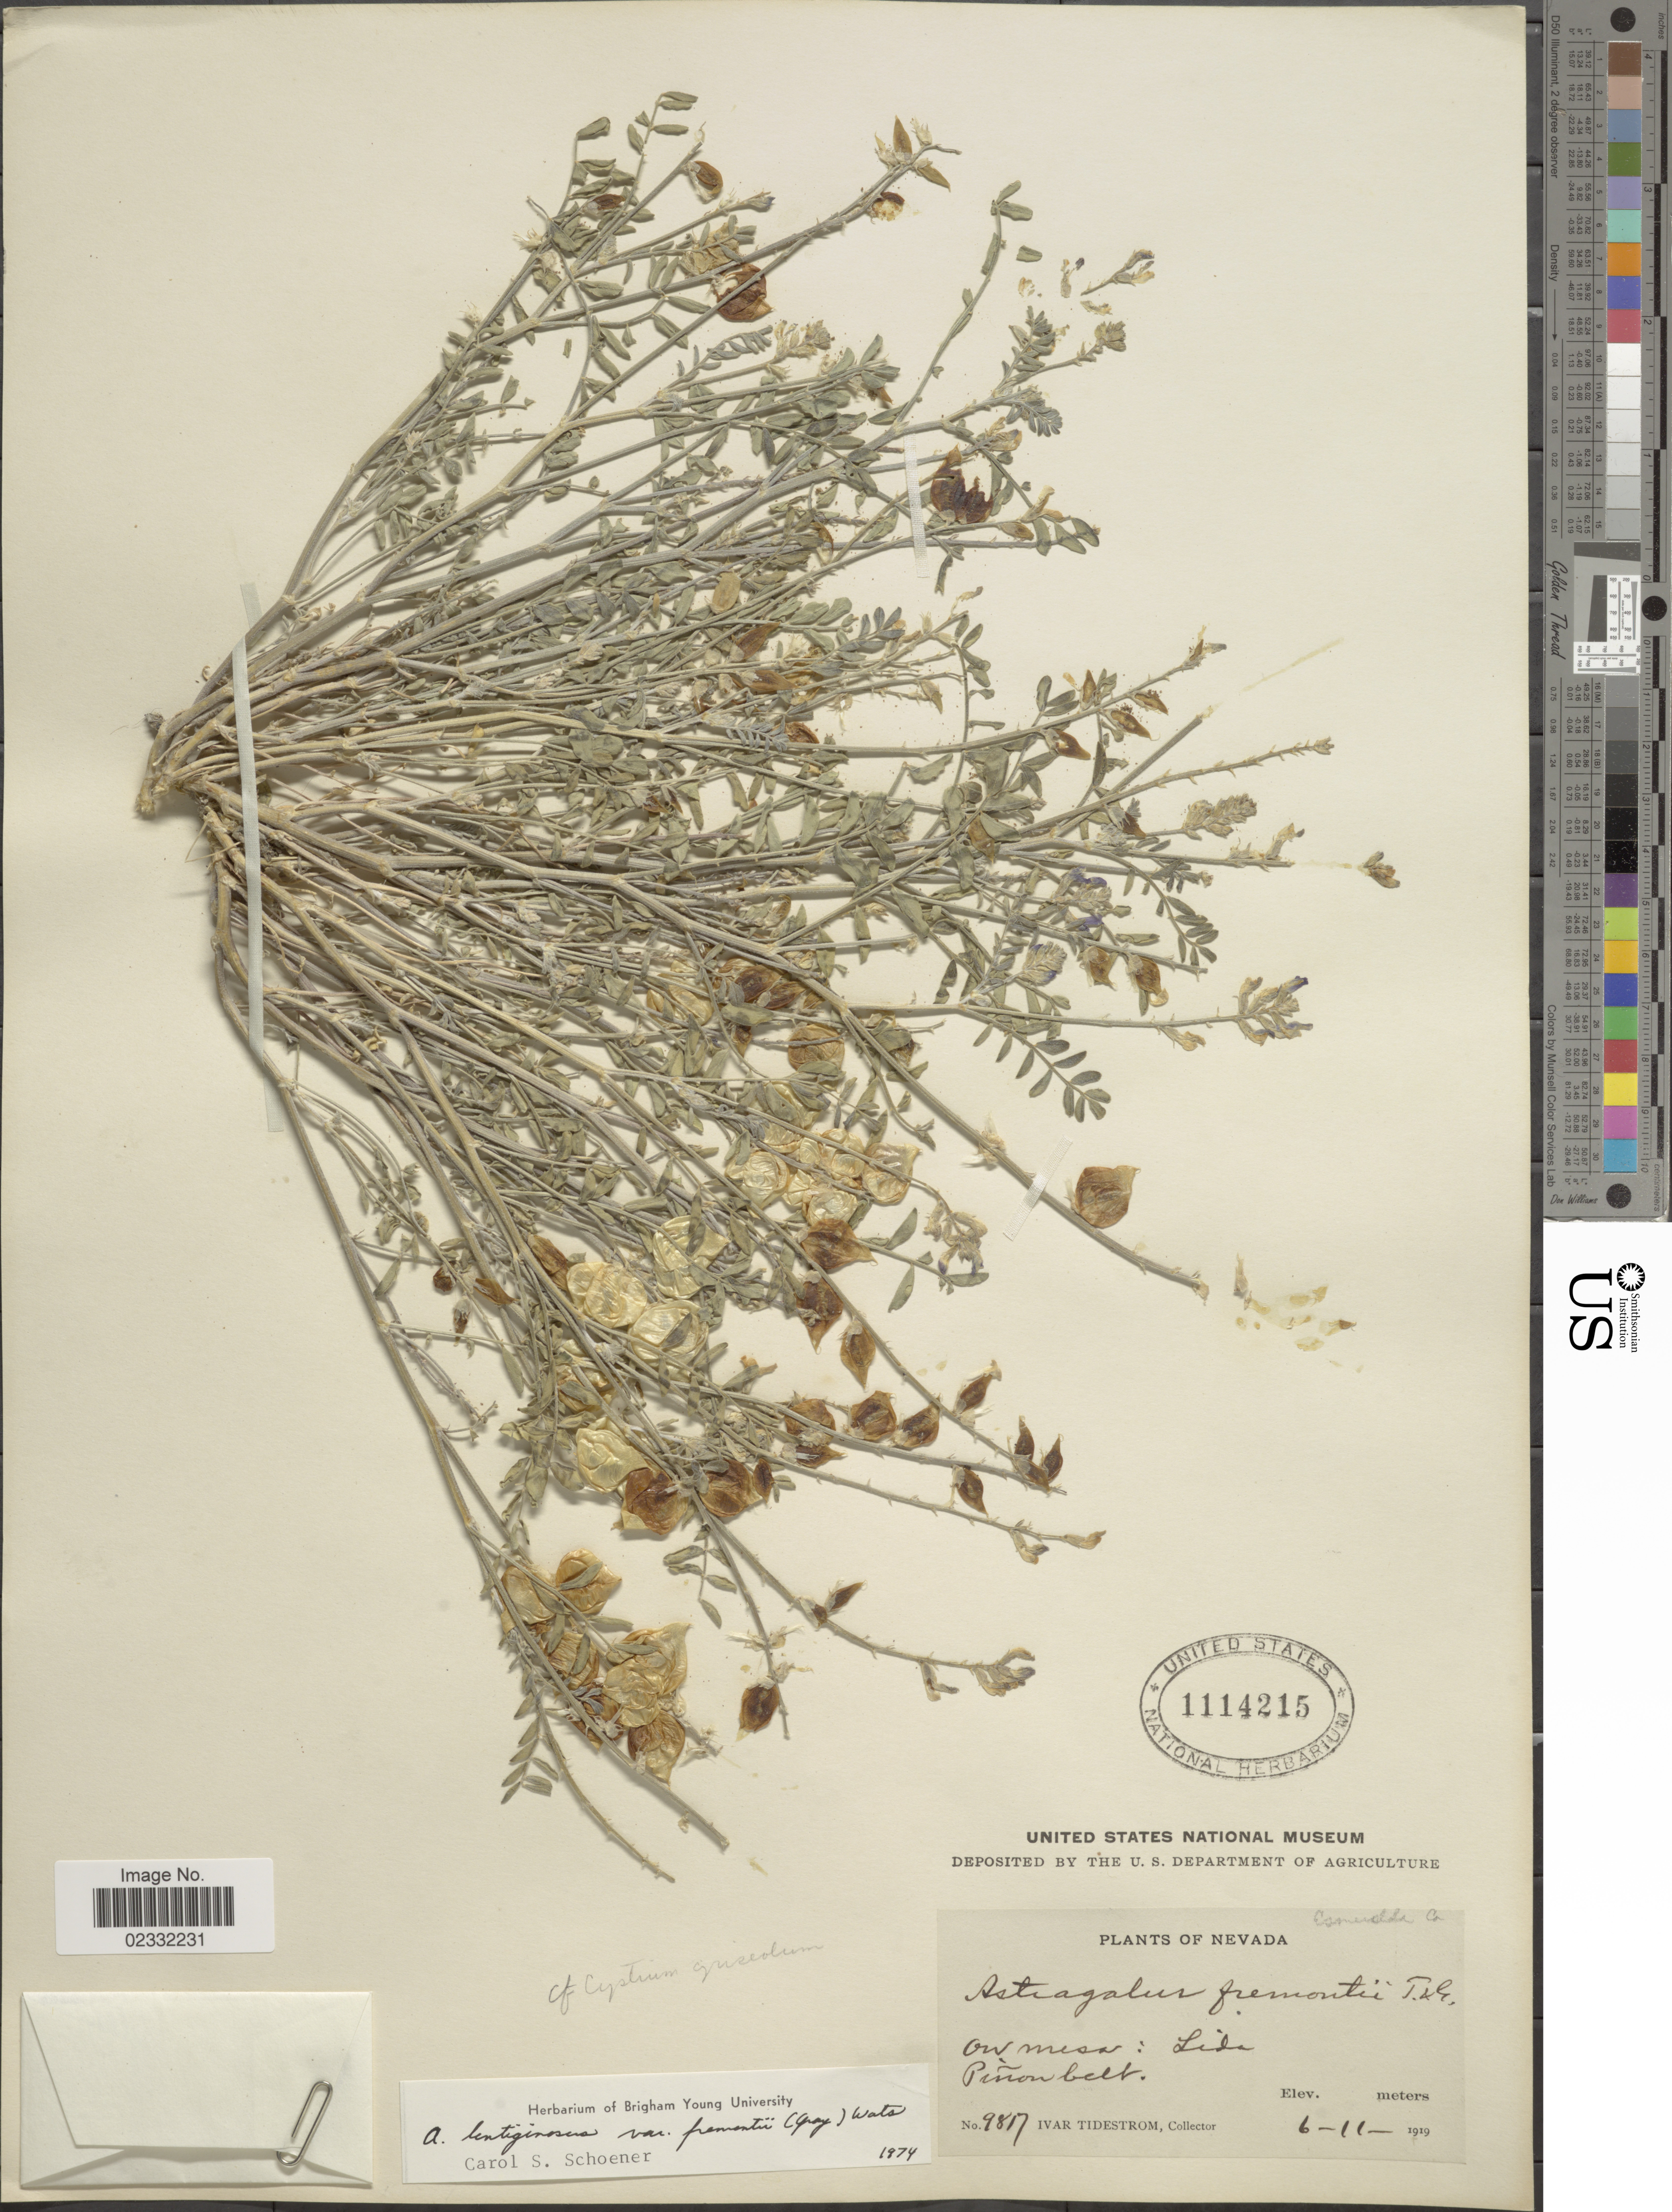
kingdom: Plantae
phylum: Tracheophyta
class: Magnoliopsida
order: Fabales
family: Fabaceae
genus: Astragalus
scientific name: Astragalus lentiginosus var. fremontii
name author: (A. Gray ex Torr.) S. Watson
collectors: I. F. Tidestrom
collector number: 9817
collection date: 1919-06-11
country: United States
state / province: Nevada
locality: On mesa: Lidi, Piñon Belt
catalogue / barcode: US 1114215